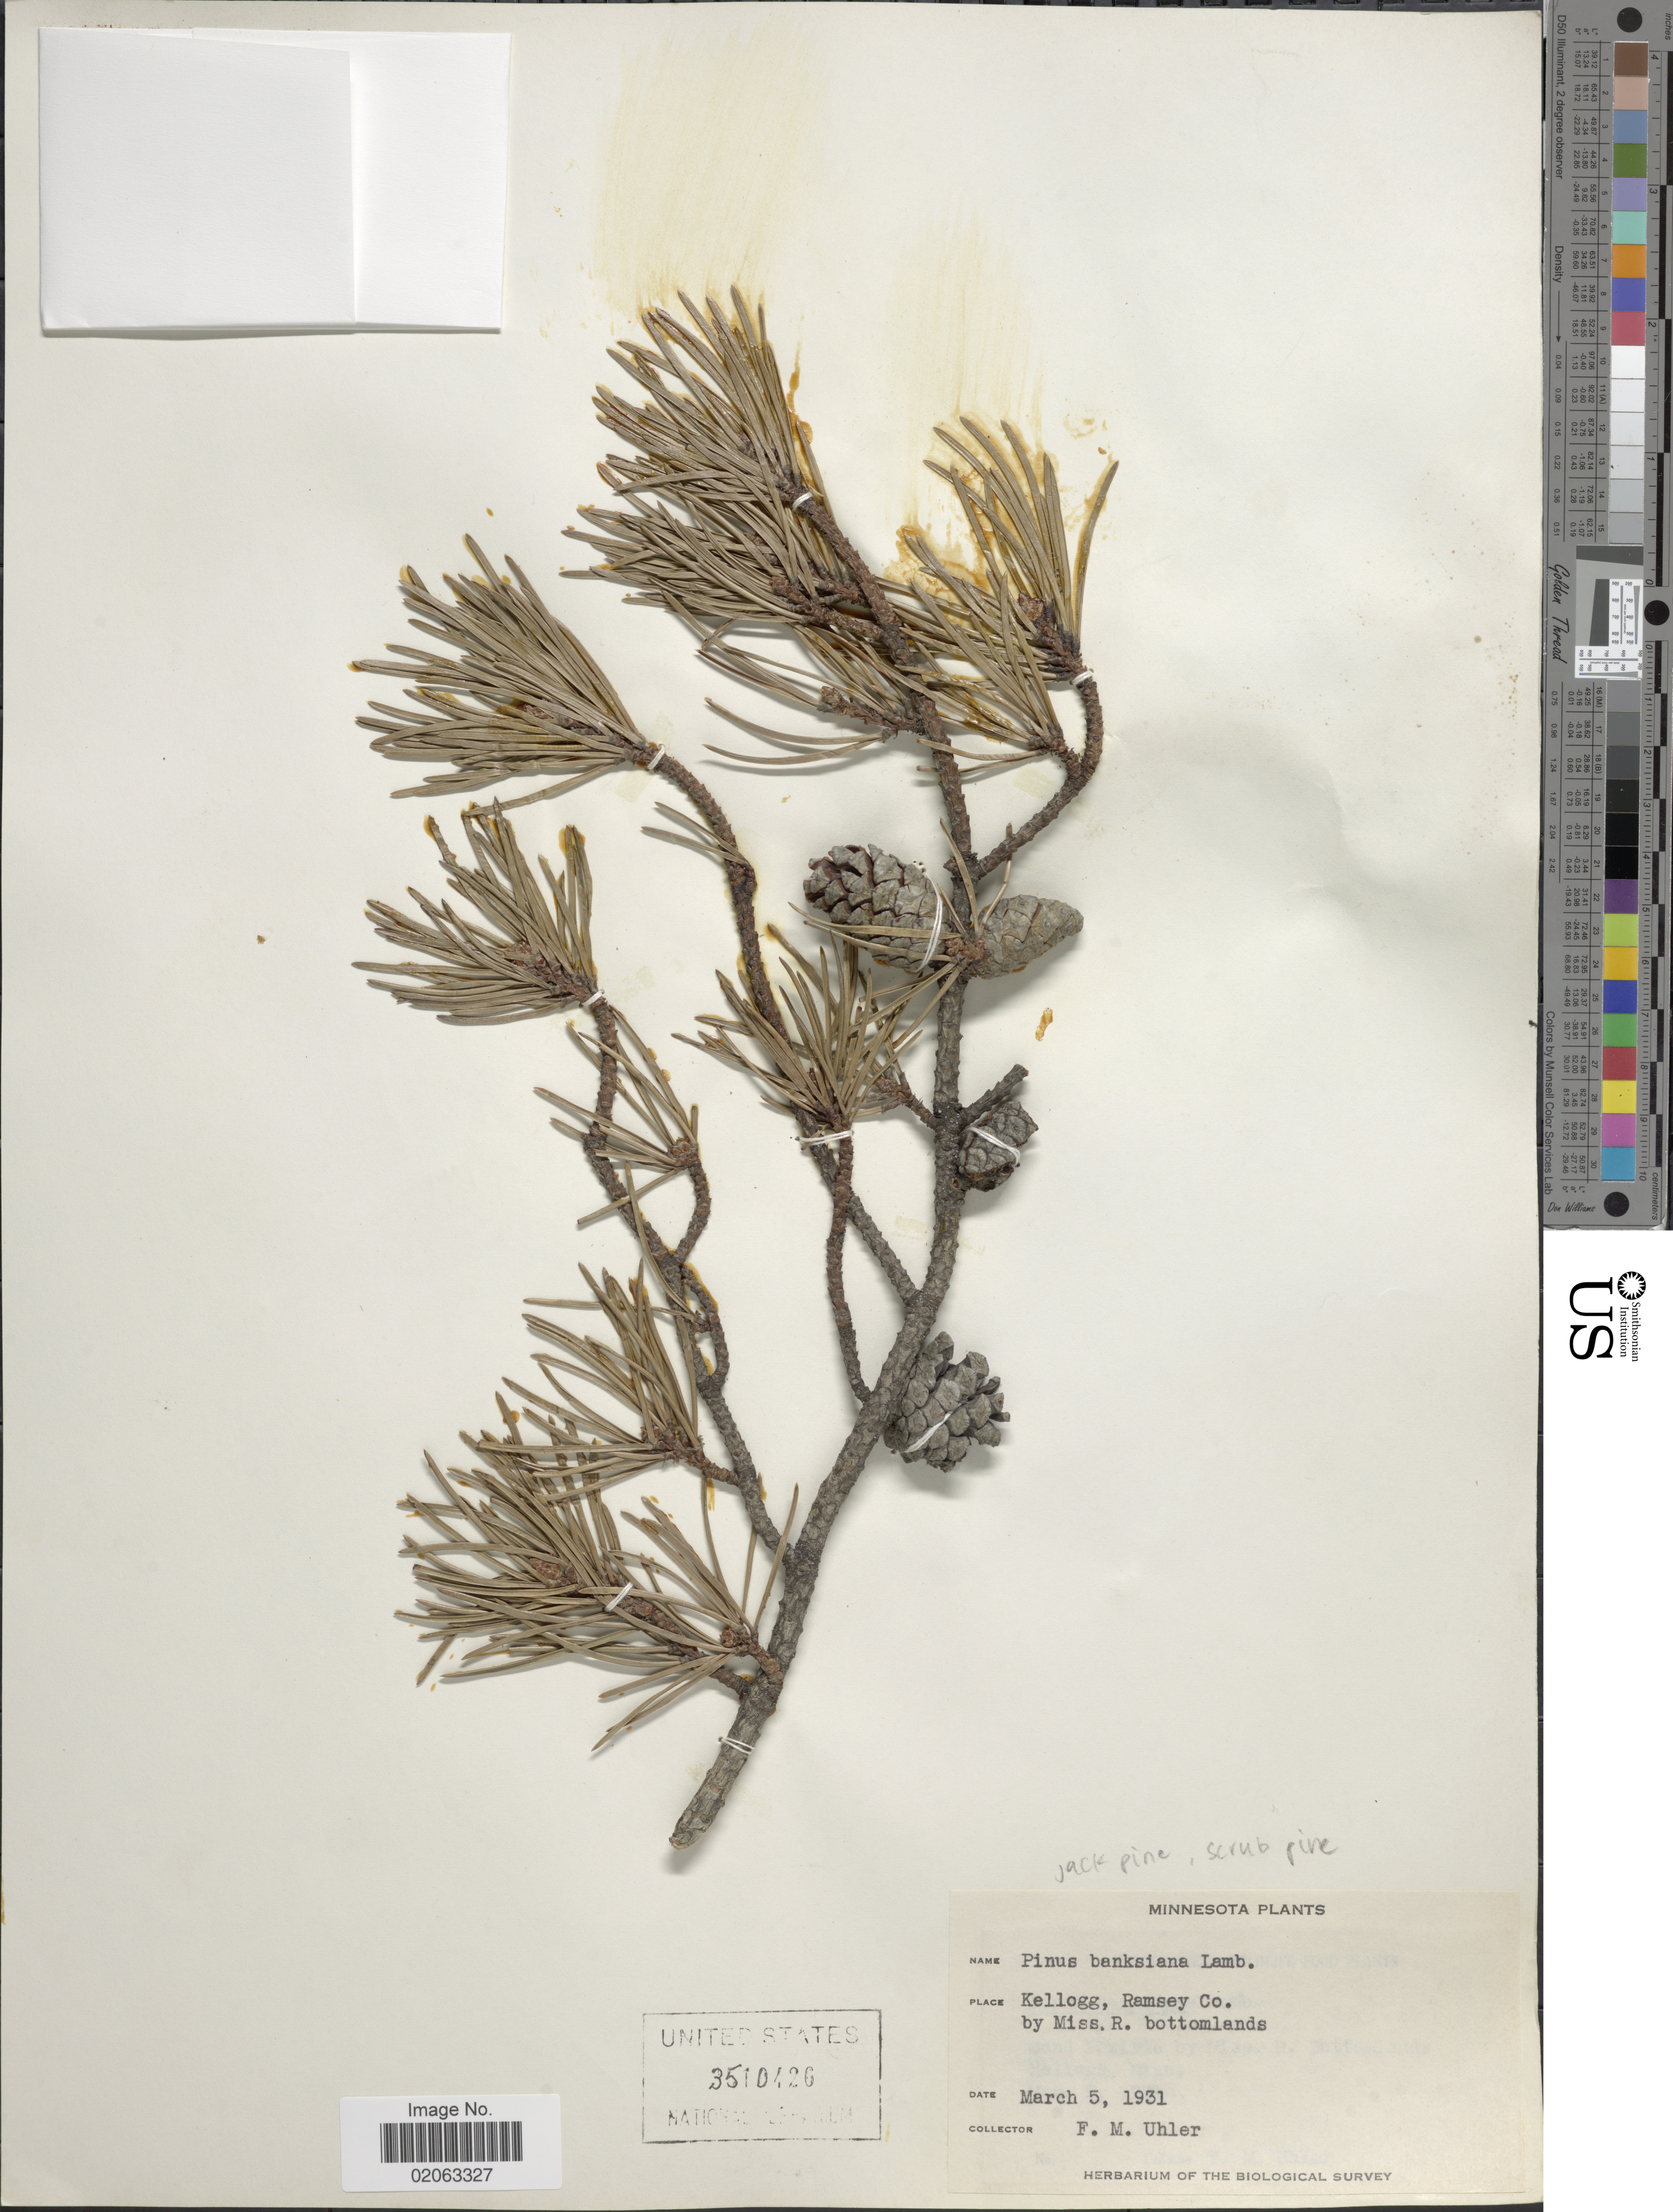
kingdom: Plantae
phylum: Tracheophyta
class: Pinopsida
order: Pinales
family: Pinaceae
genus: Pinus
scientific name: Pinus banksiana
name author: Lamb.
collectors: F. M. Uhler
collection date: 1931-03-05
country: United States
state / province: Minnesota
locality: Kellogg, Ramsey Co, by Miss R. bottomlands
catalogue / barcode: US 3510426